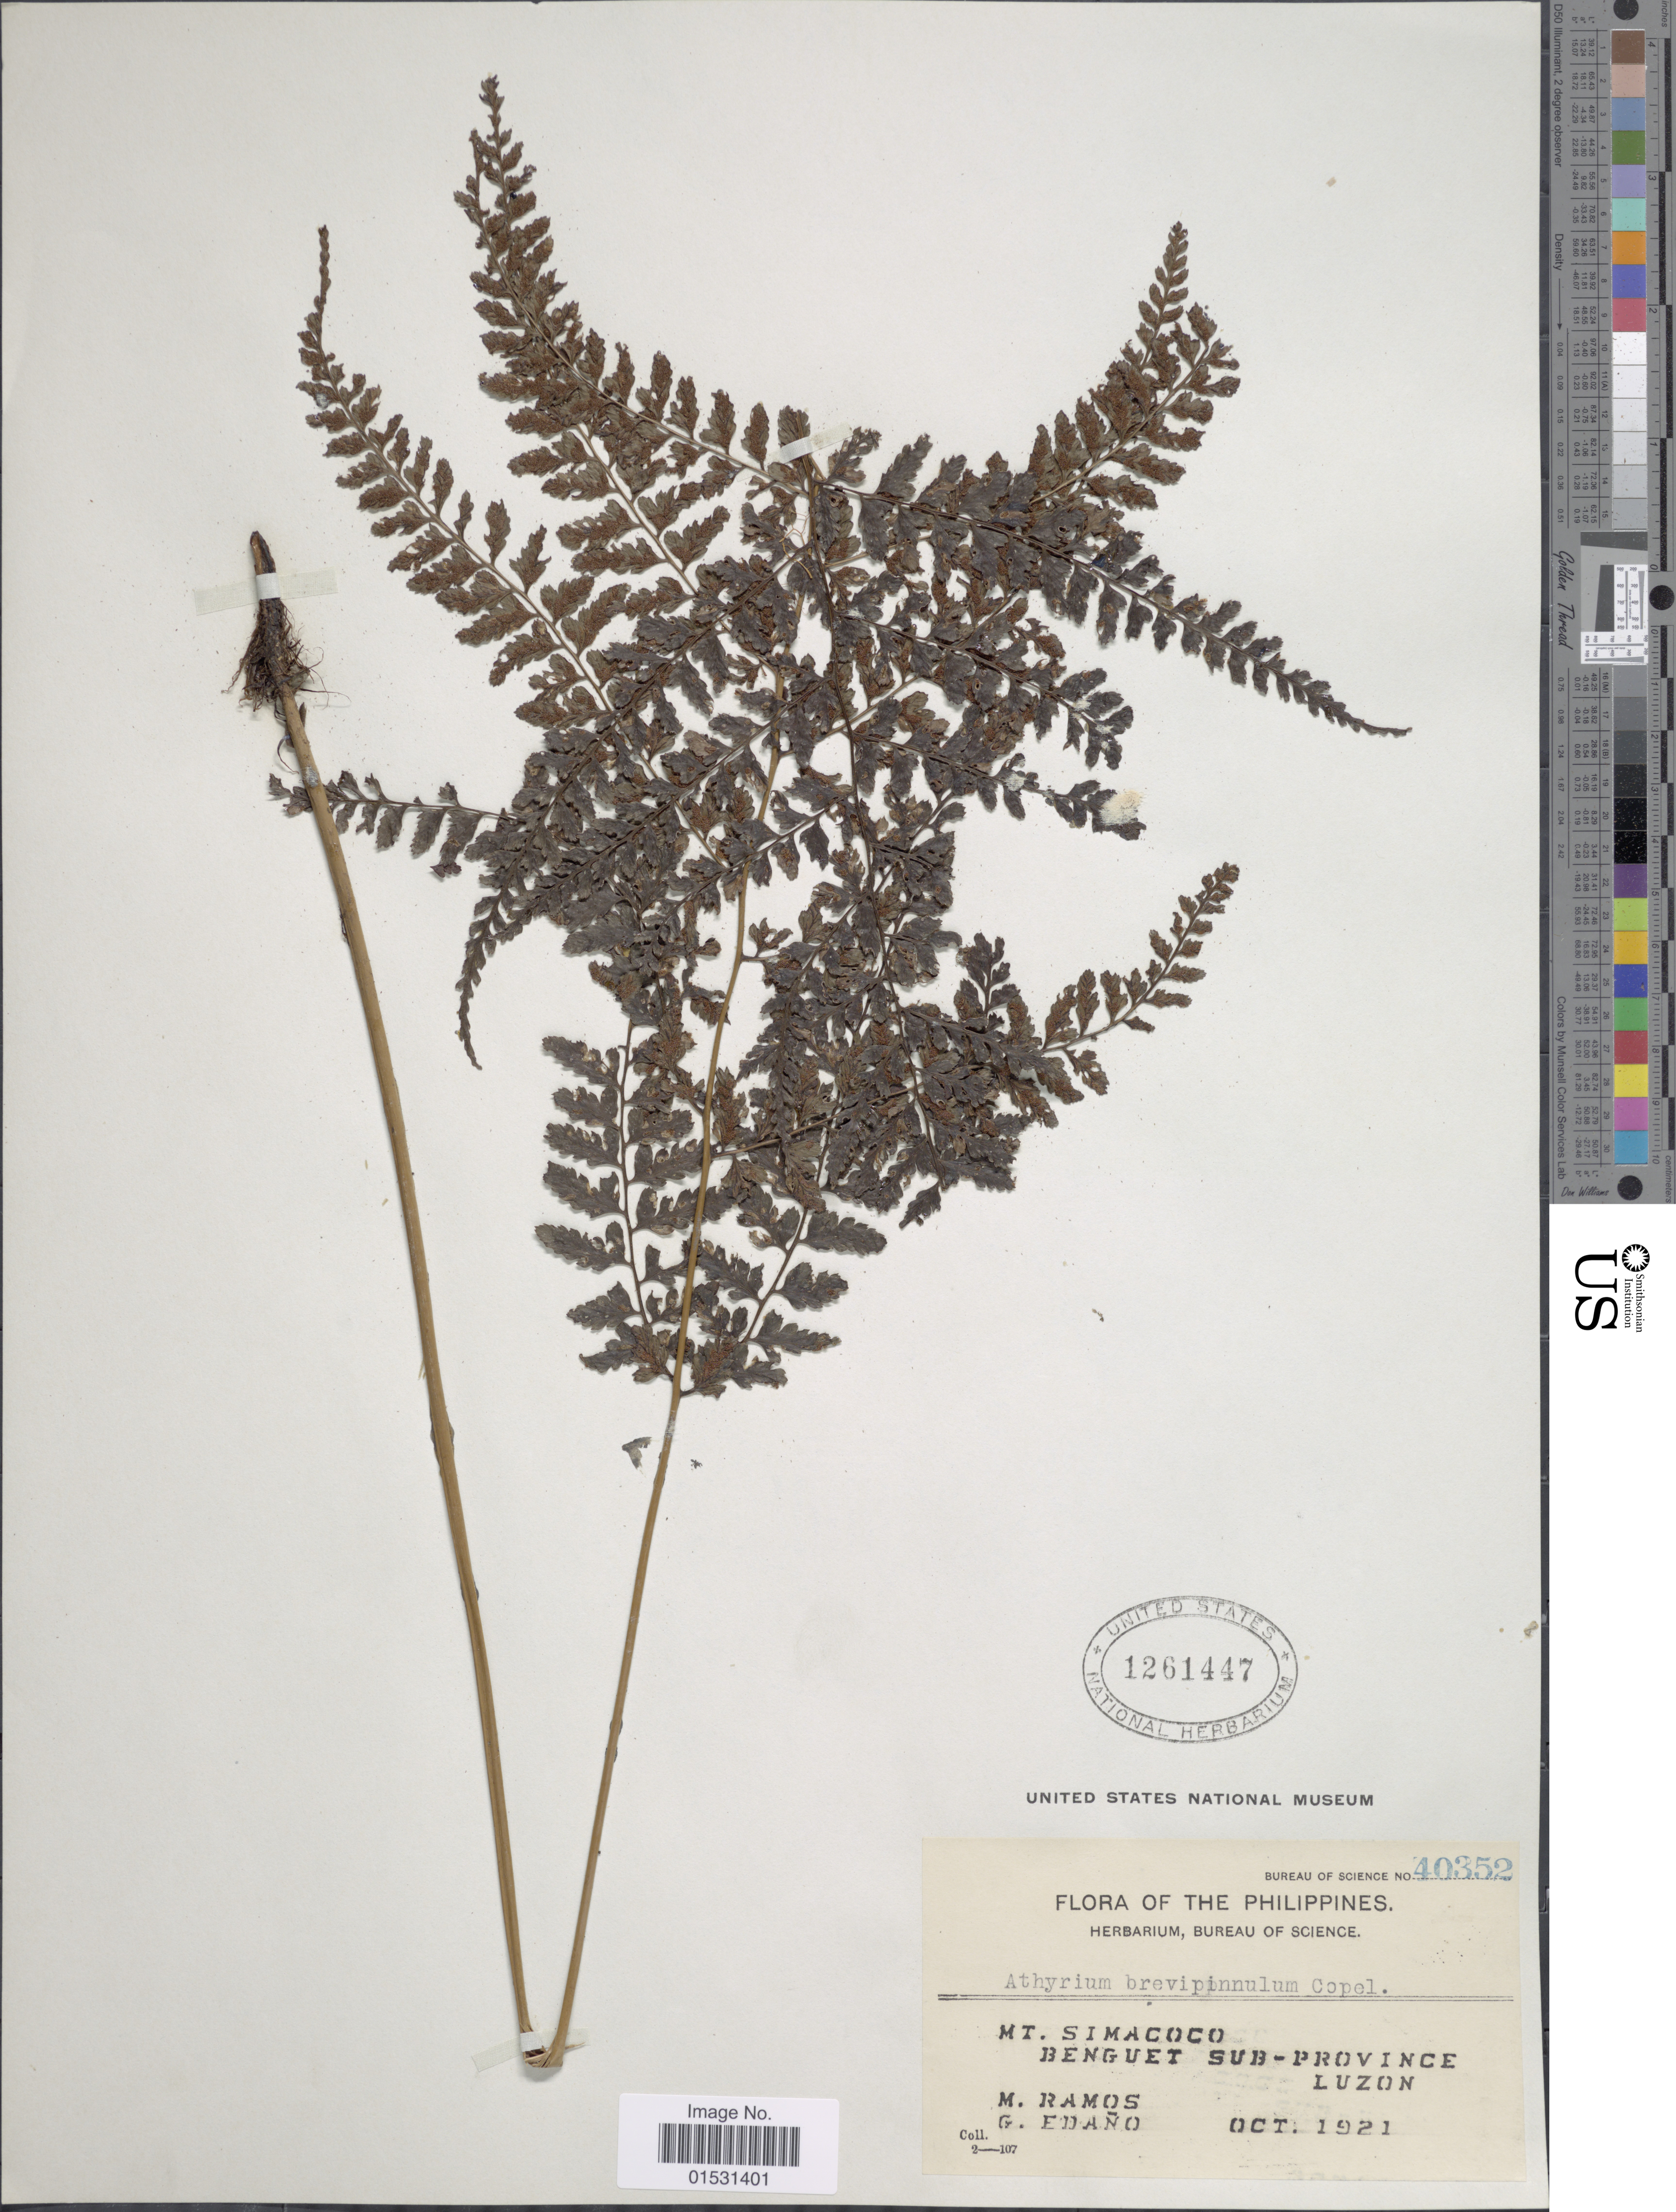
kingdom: Plantae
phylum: Tracheophyta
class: Polypodiopsida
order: Polypodiales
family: Athyriaceae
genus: Athyrium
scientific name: Athyrium brevipinnulum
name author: Copel.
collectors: M. Ramos & G. Edaño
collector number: Bureau of Science 40352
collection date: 1921-10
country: Philippines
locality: Mt. Simacoco. Benguet Sub-province. Luzon.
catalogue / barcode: US 1261447